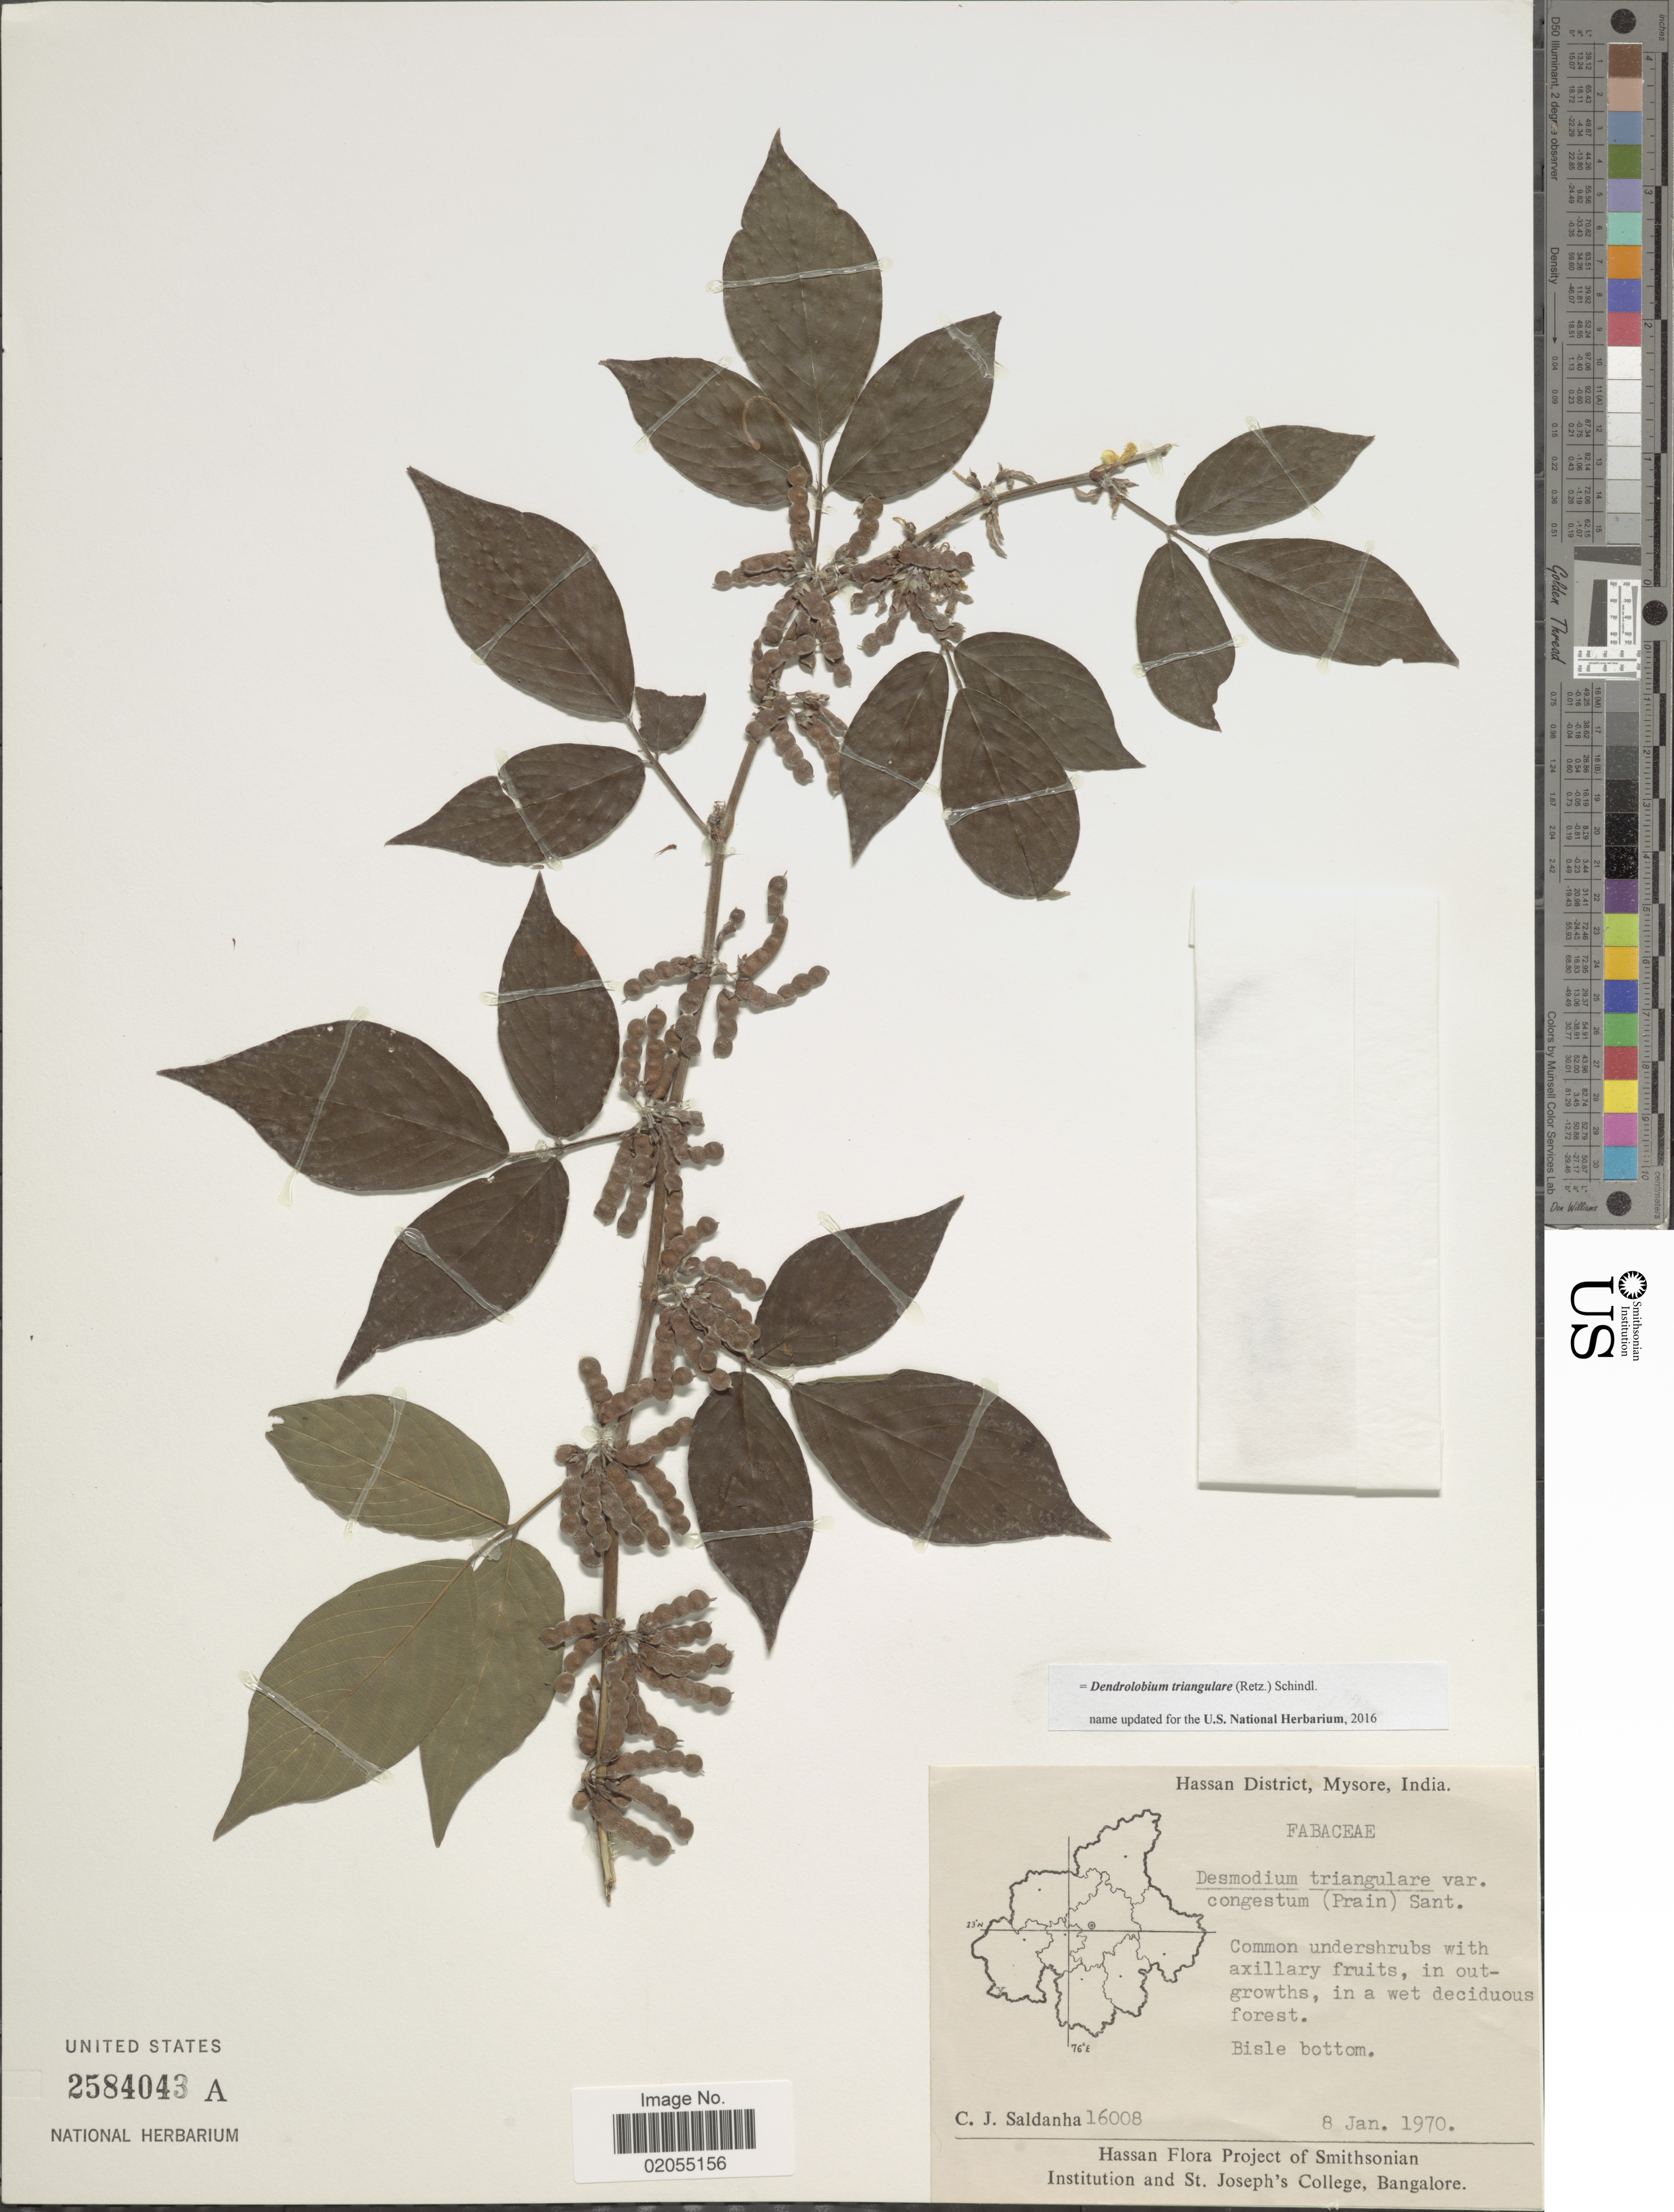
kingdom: Plantae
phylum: Tracheophyta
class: Magnoliopsida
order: Fabales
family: Fabaceae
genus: Dendrolobium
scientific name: Dendrolobium triangulare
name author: (Retz.) Schindl.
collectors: C. J. Saldanha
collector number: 16008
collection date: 1970-01-08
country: India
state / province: Karnataka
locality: Hassan District, Mysore, India.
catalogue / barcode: US 2584043A